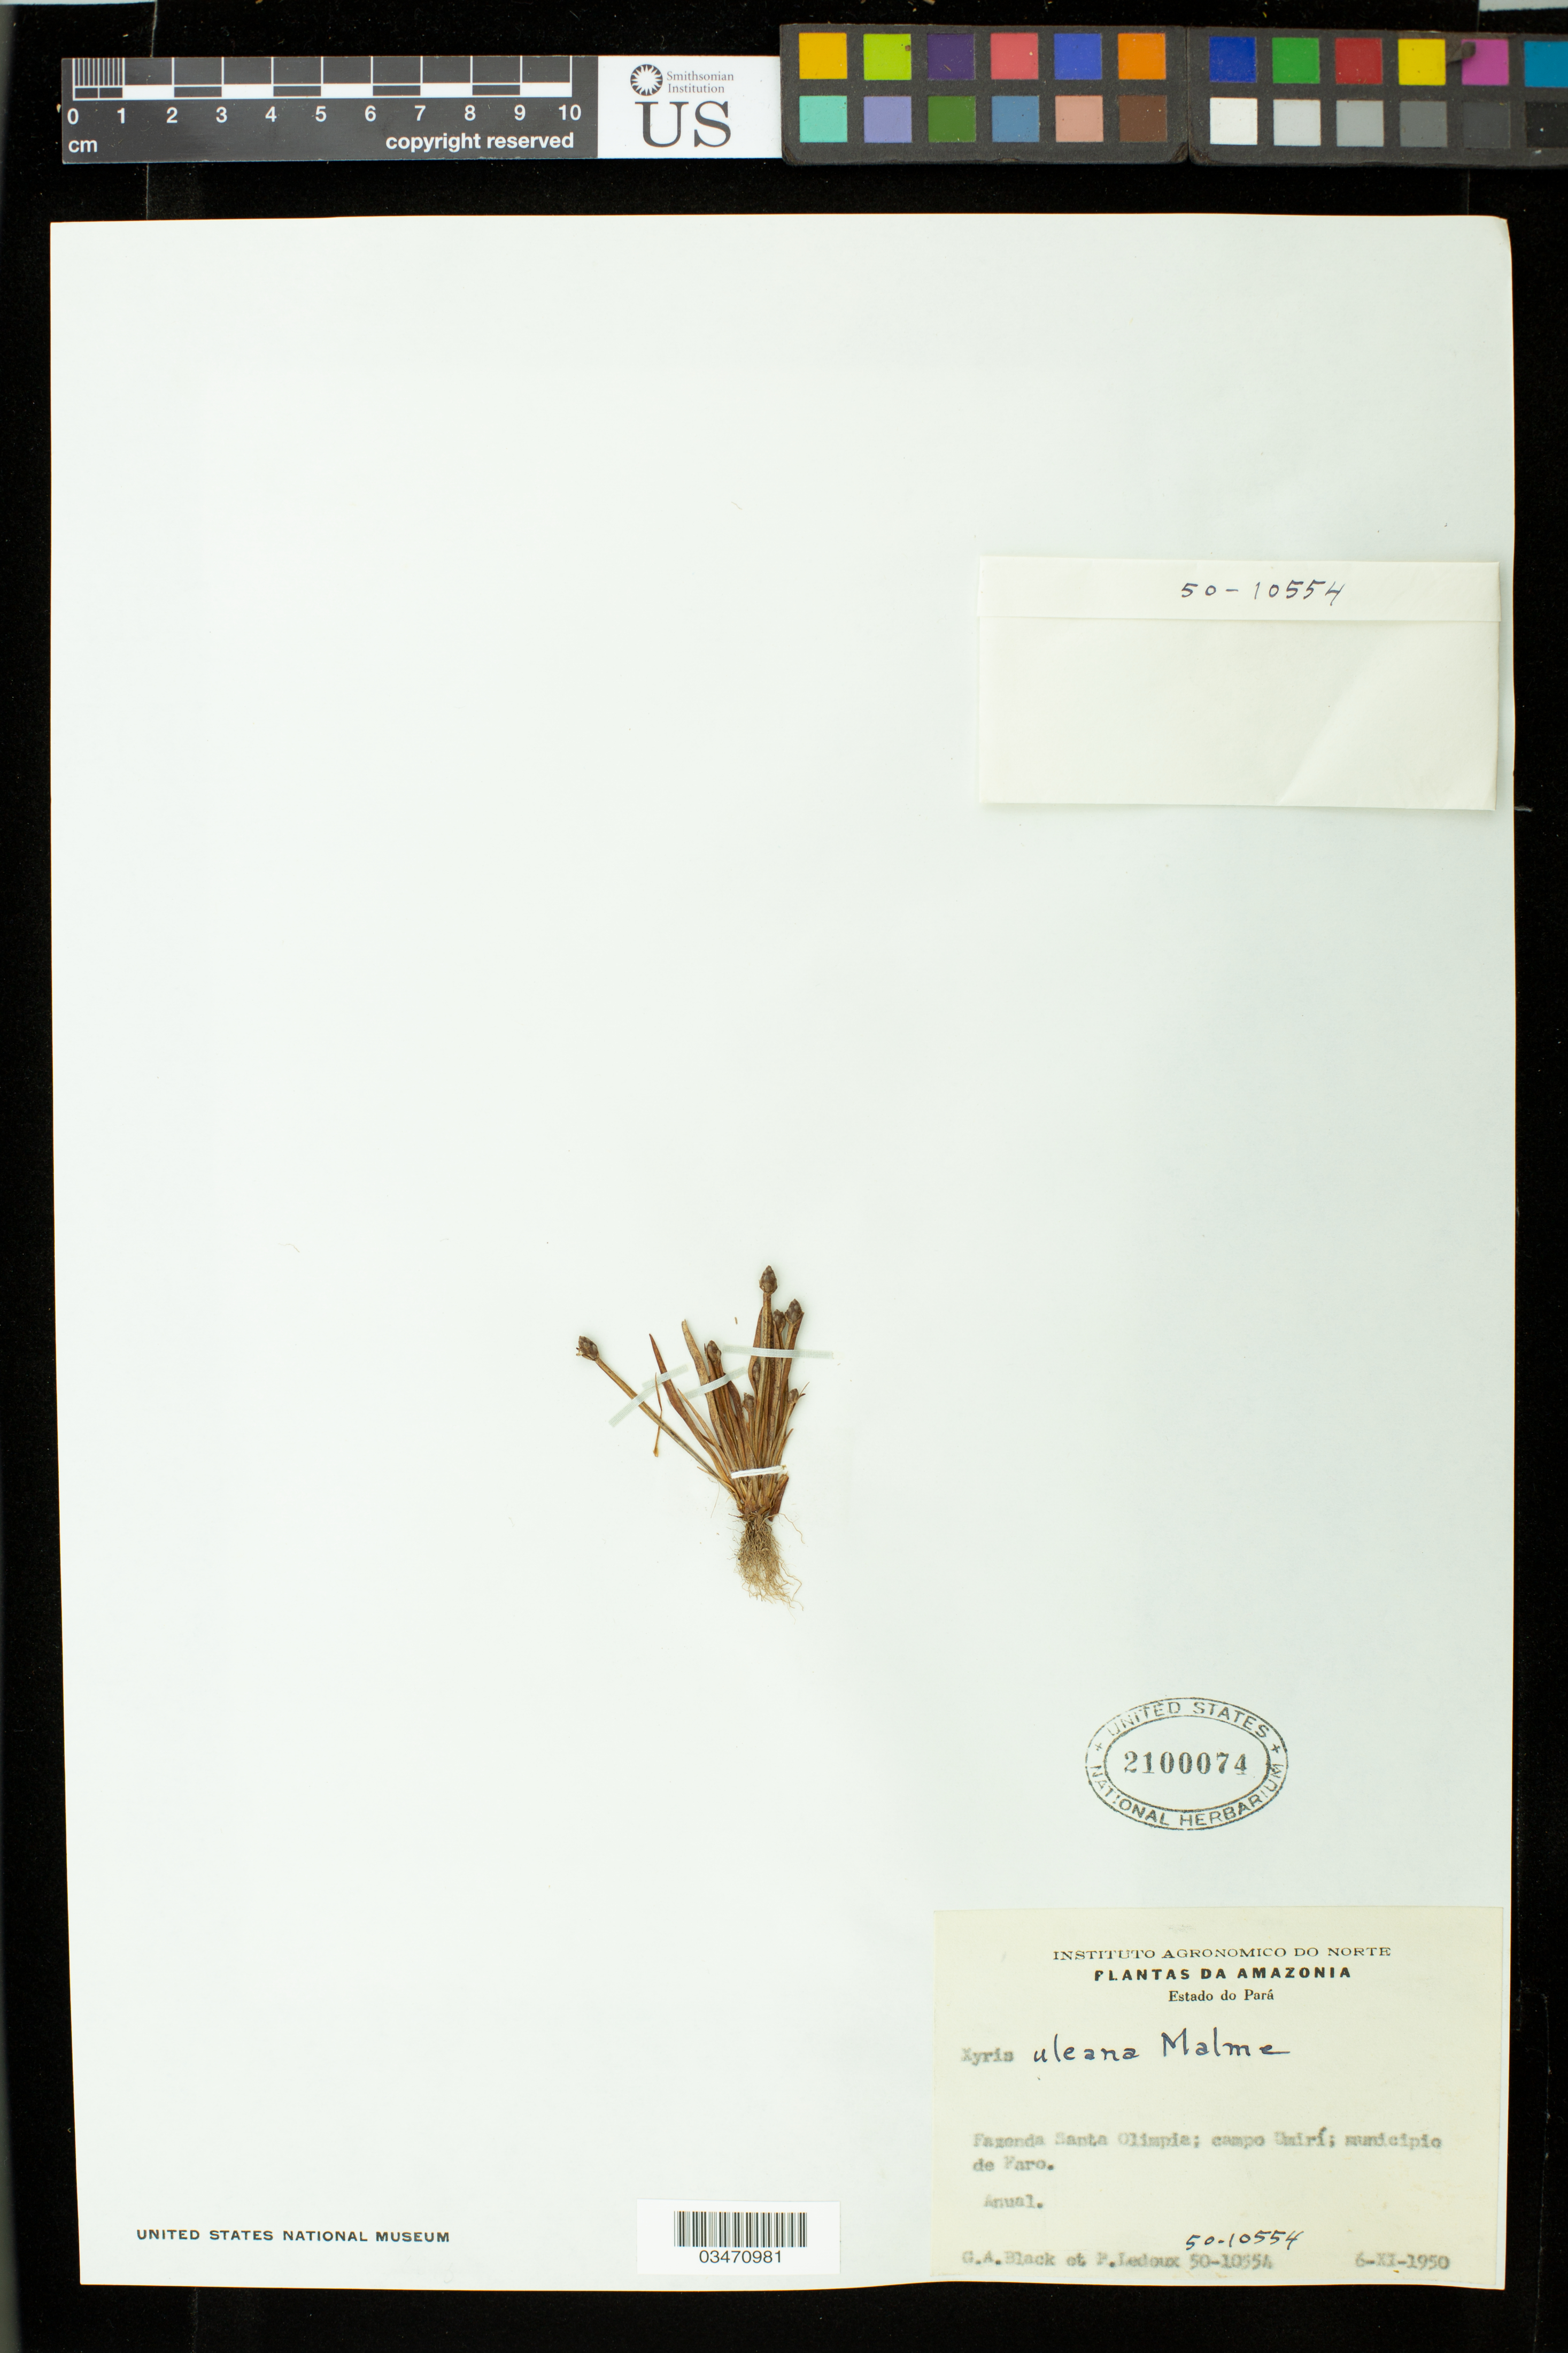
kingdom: Plantae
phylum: Tracheophyta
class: Liliopsida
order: Poales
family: Xyridaceae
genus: Xyris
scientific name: Xyris uleana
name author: Malme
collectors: G. A. Black & P. Ledoux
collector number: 50-10554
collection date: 1950-11-06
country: Brazil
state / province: Pará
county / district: Faro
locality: Fazenda Santa Olimpia, campo Umirí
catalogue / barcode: US 2100074